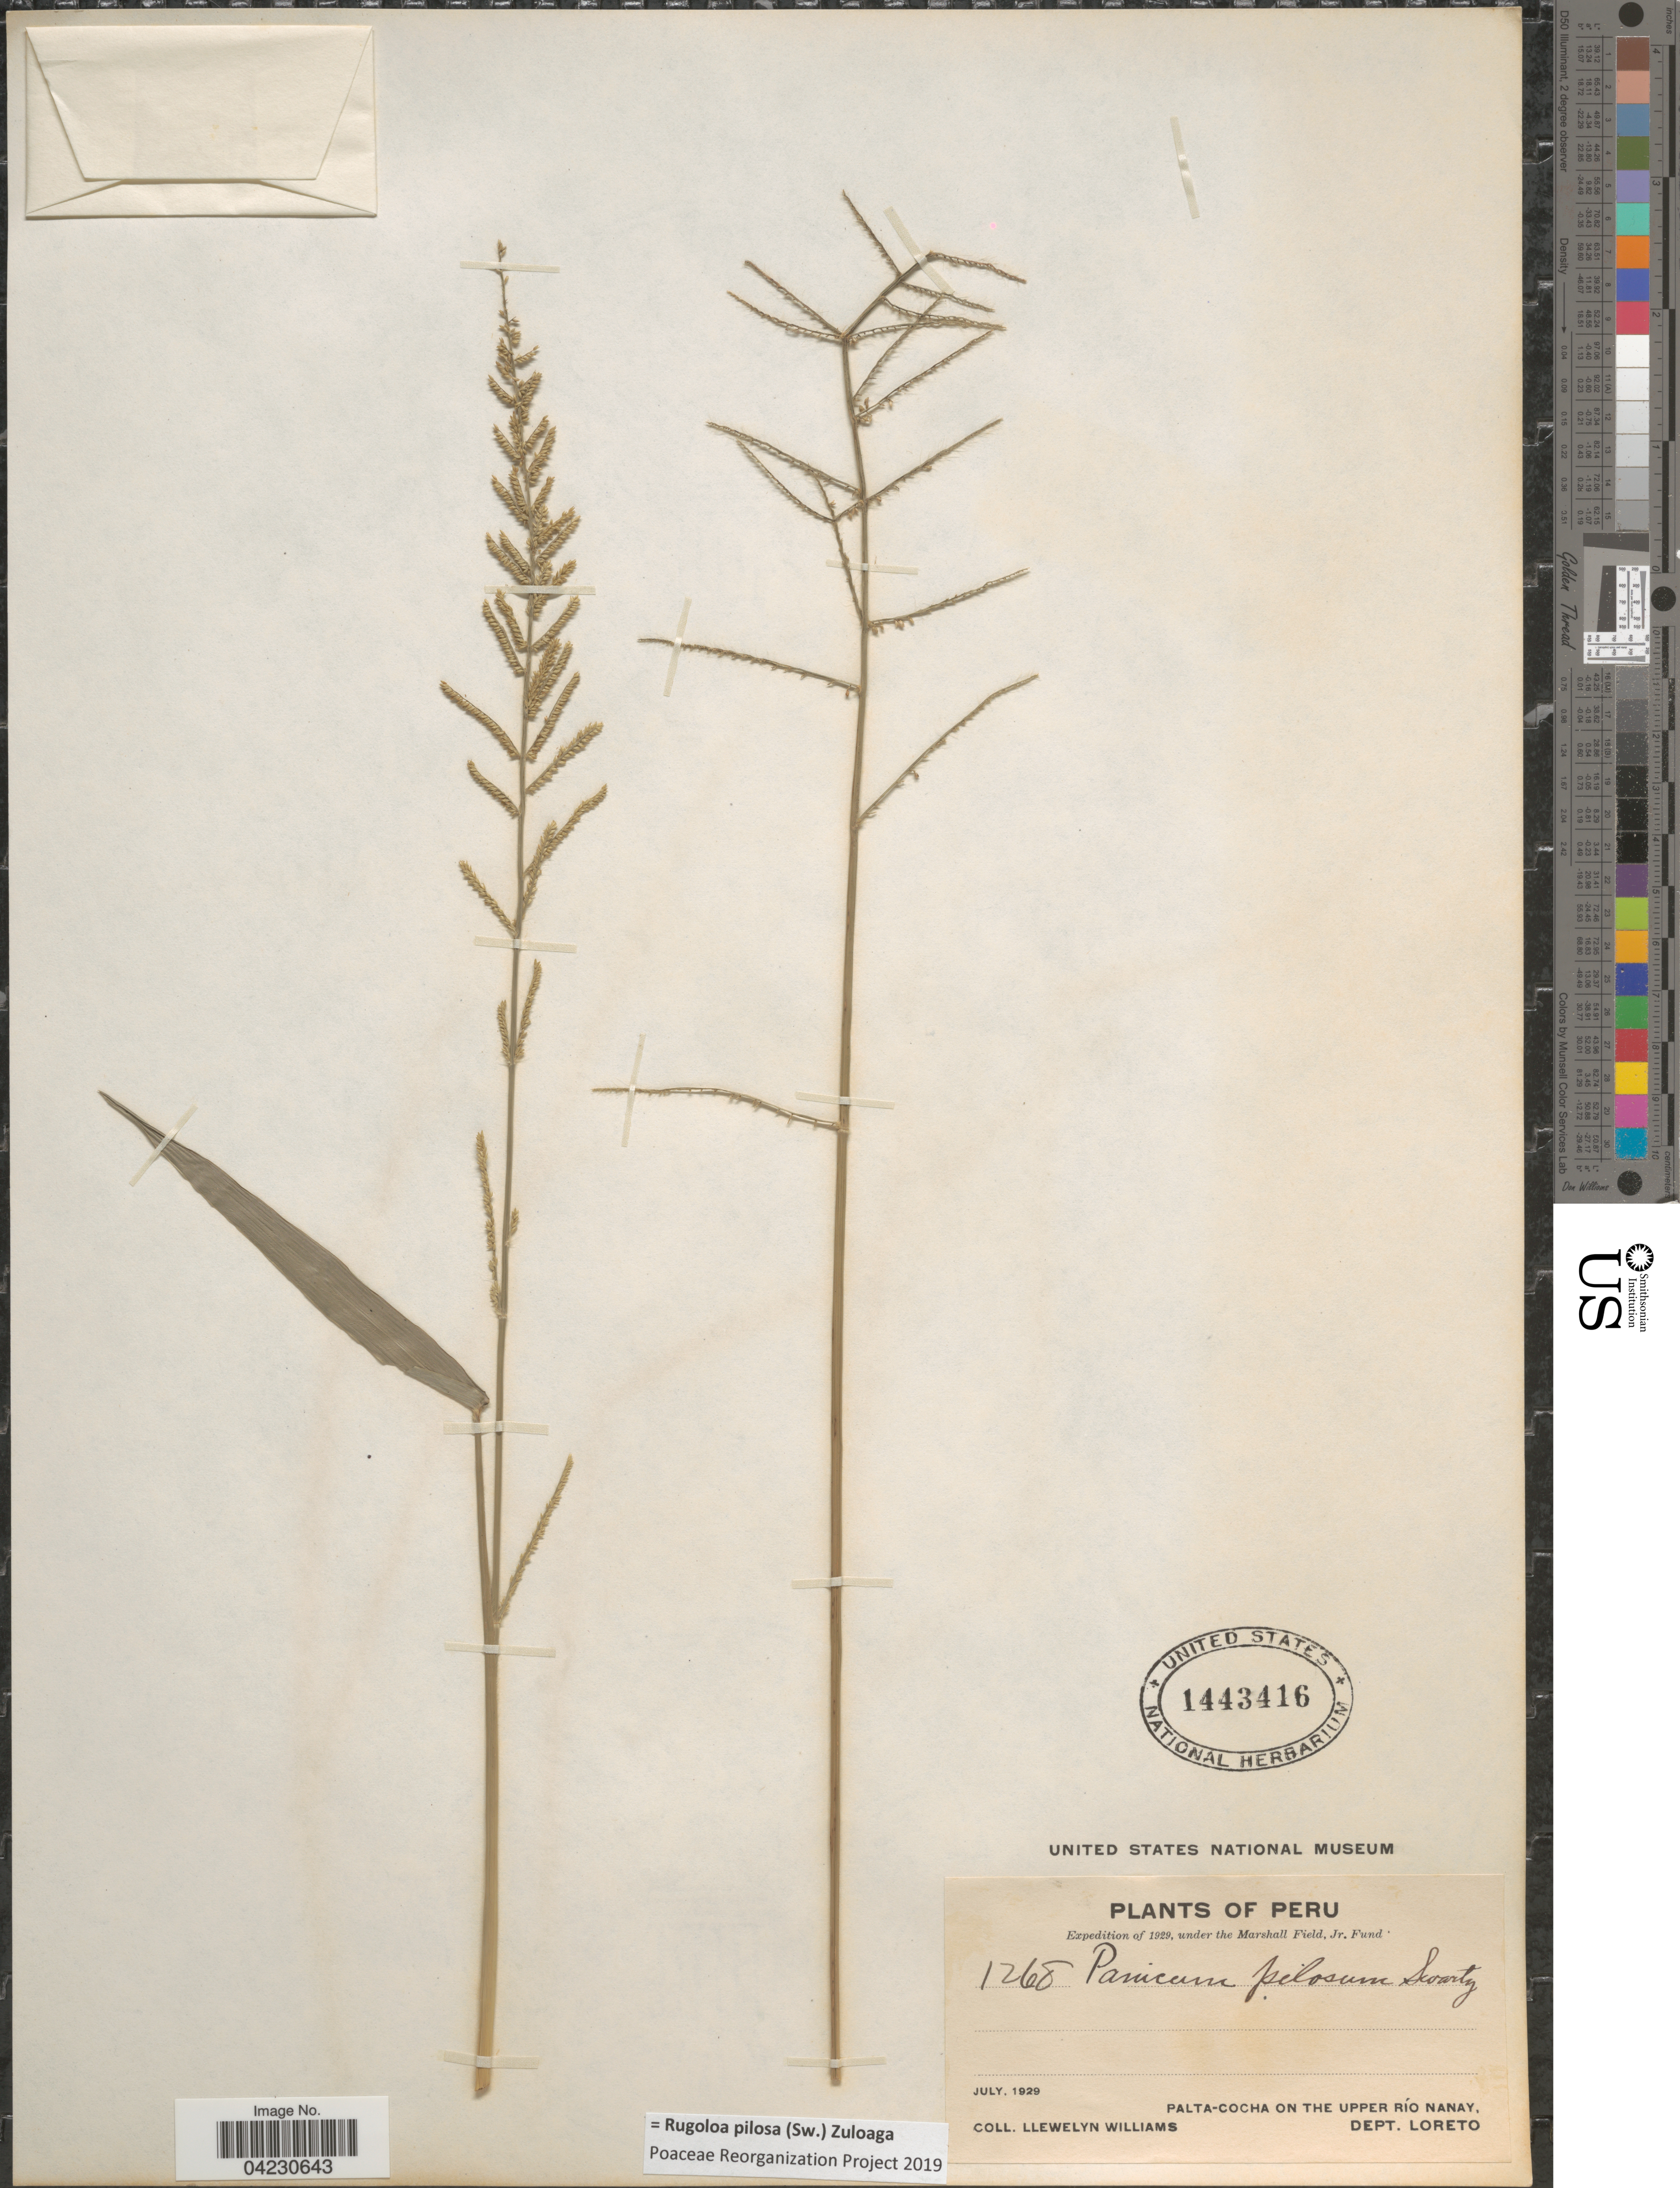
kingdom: Plantae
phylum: Tracheophyta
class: Liliopsida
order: Poales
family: Poaceae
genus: Rugoloa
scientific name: Rugoloa pilosa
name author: (Sw.) Zuloaga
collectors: Ll. Williams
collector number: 1268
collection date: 1929-07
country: Peru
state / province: Loreto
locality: Expedition of 1929. Palta-Cocha on the Upper Río Nanay, Dept. Loreto.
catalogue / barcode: US 1443416